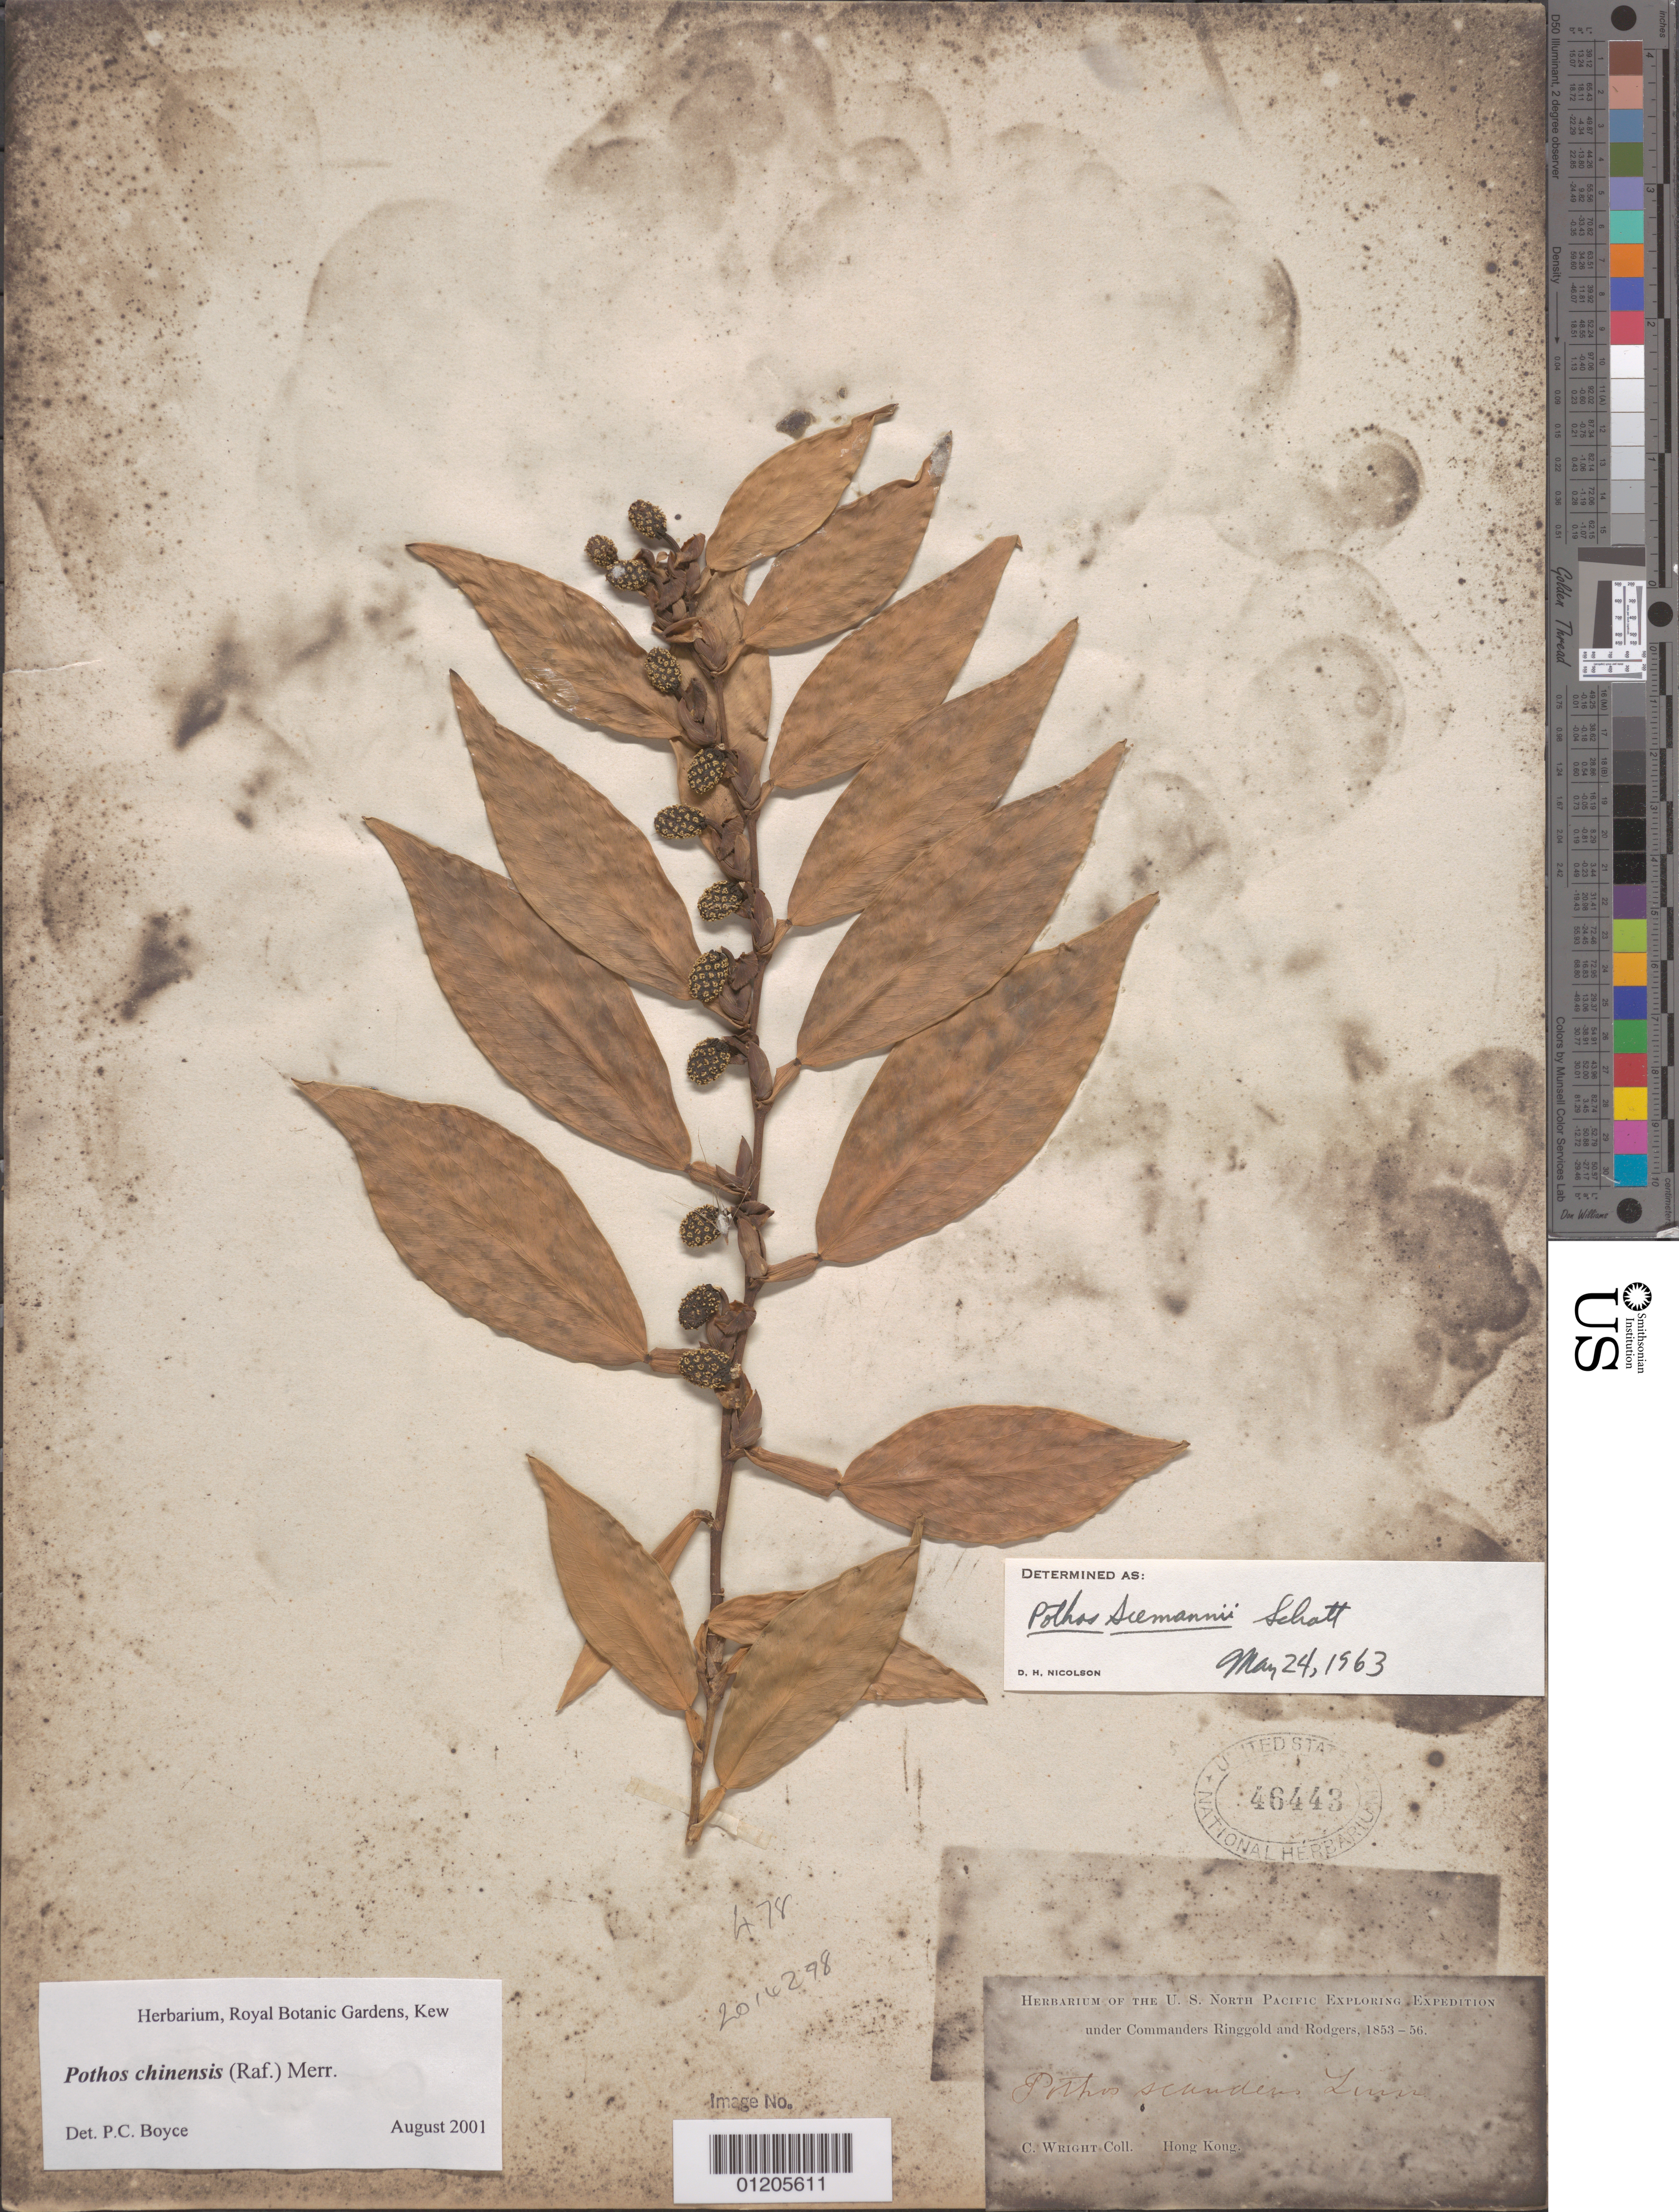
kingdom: Plantae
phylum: Tracheophyta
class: Liliopsida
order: Alismatales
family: Araceae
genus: Pothos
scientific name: Pothos chinensis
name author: (Raf.) Merr.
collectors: C. Wright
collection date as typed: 1853 to -- -- 1856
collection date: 1853/1856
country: China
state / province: Hong Kong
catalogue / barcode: US 46443